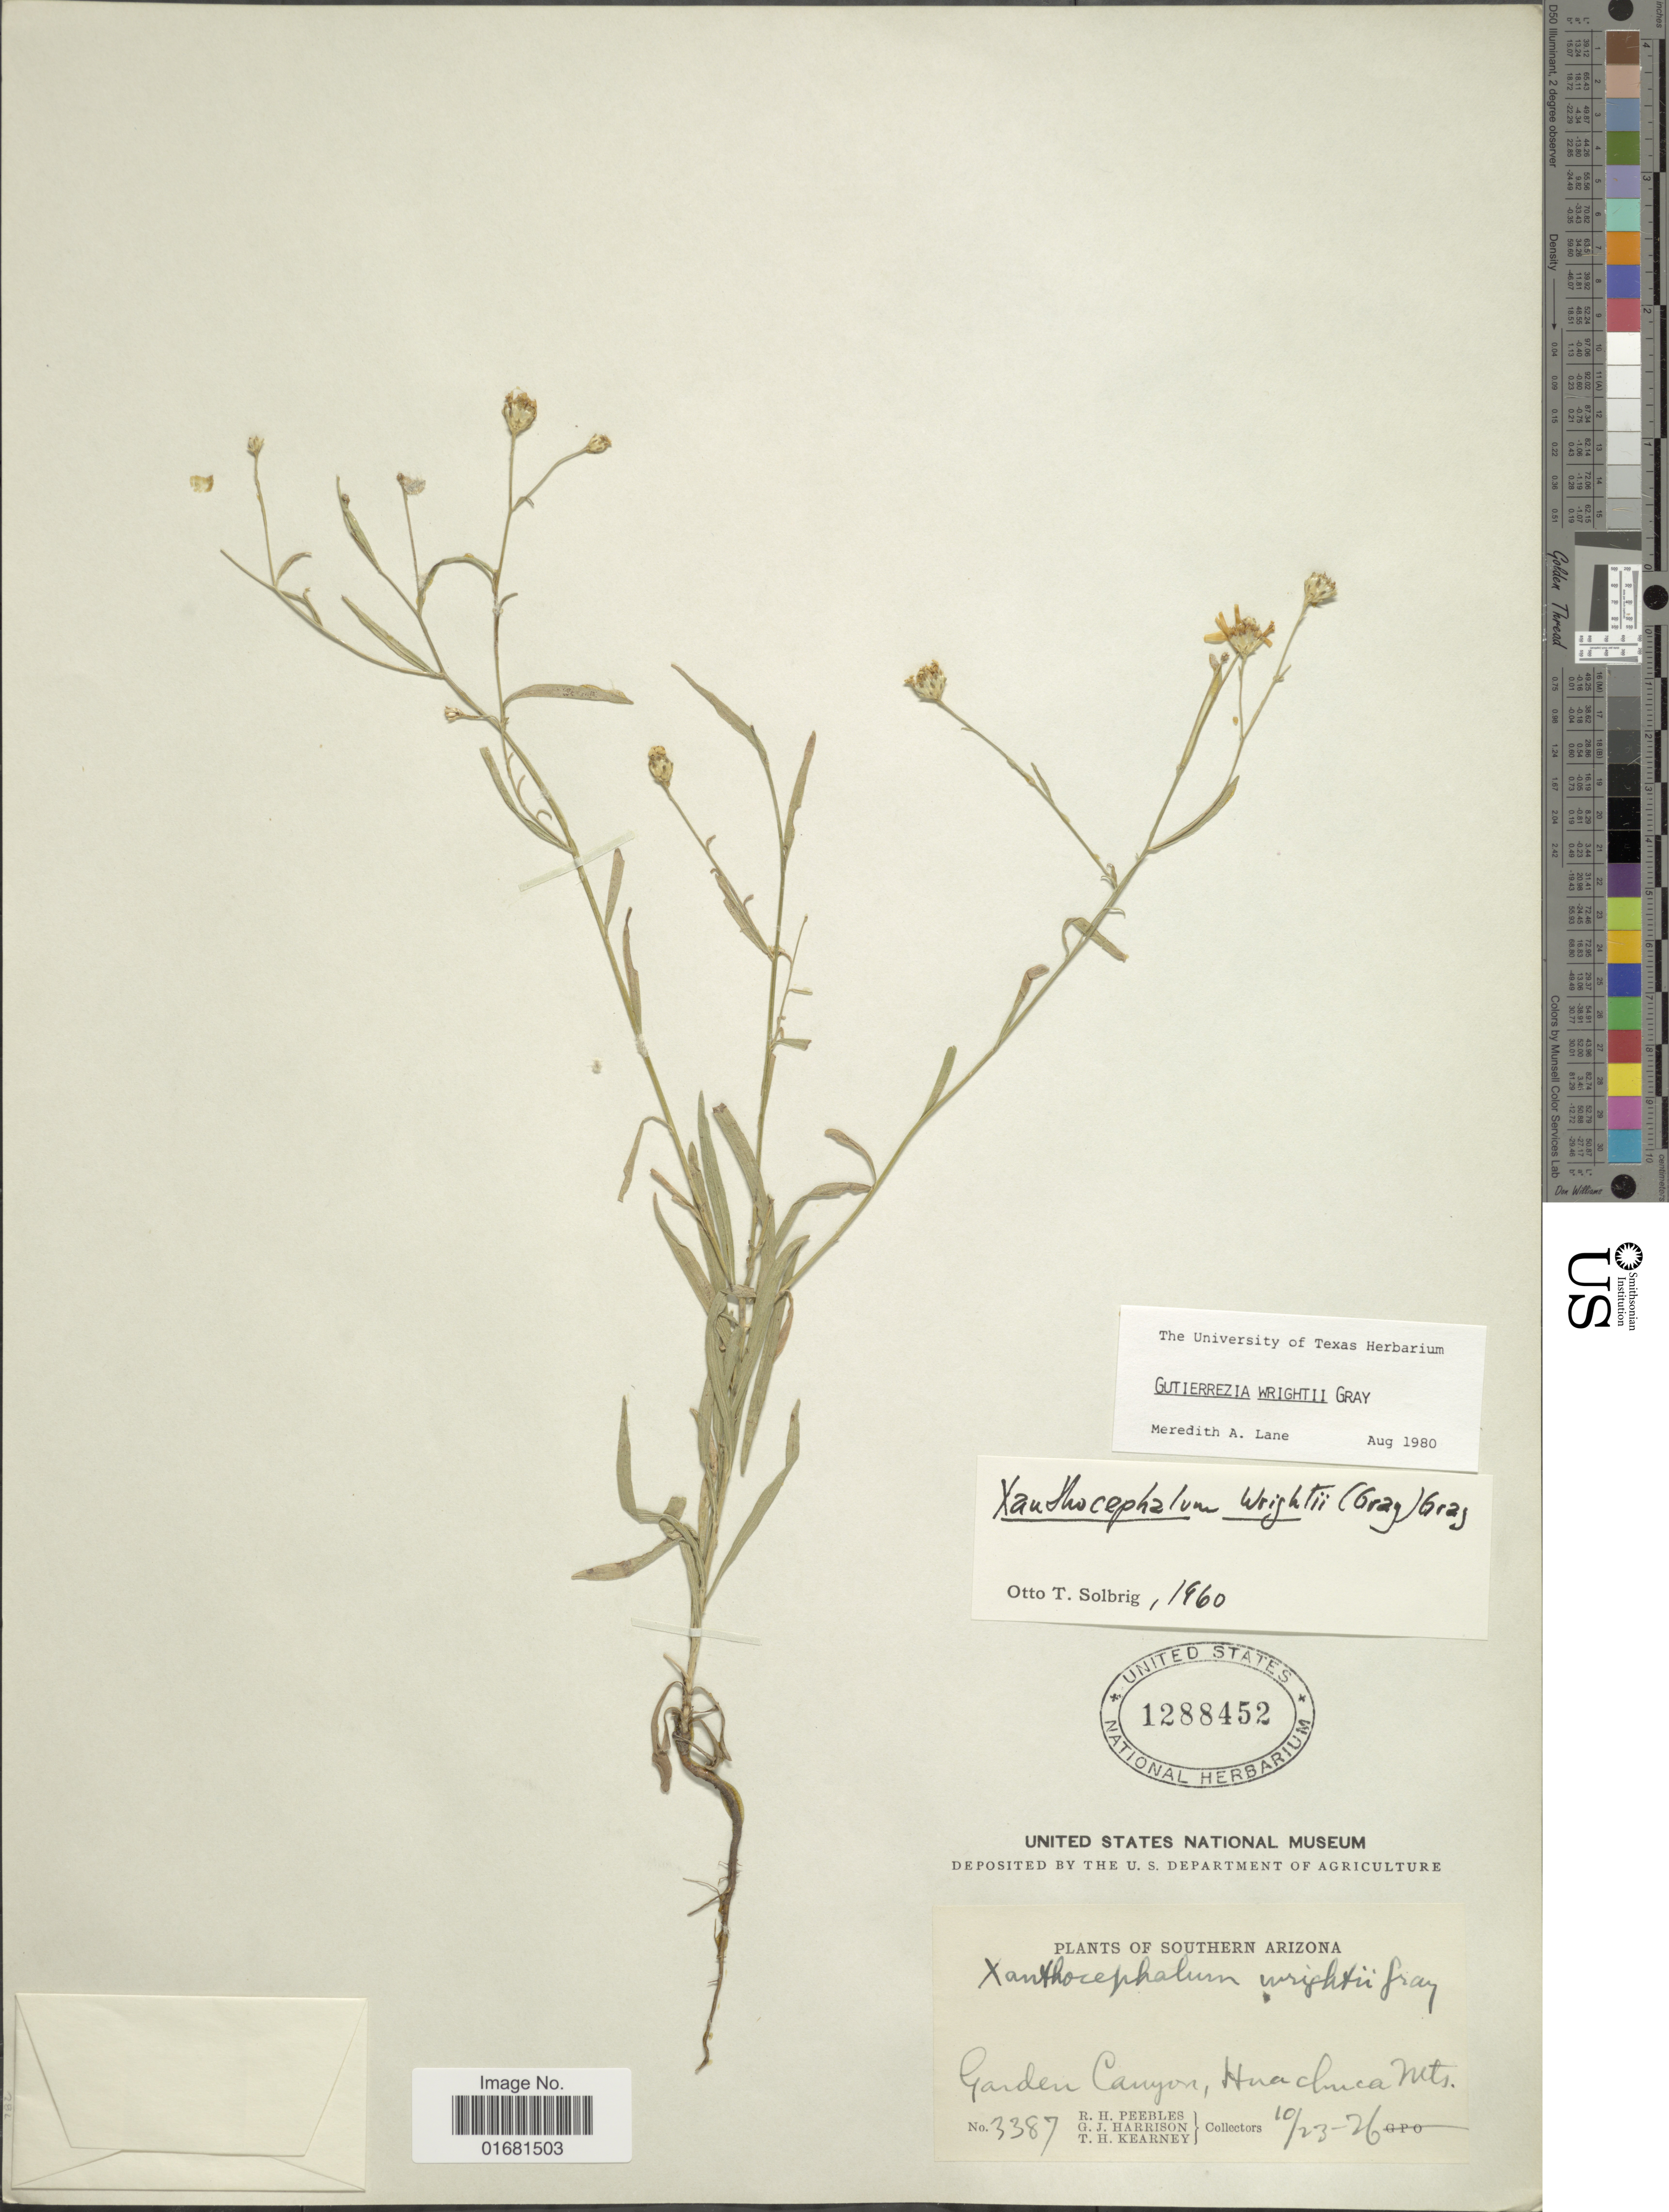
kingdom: Plantae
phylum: Tracheophyta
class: Magnoliopsida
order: Asterales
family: Asteraceae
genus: Gutierrezia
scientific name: Gutierrezia wrightii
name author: A. Gray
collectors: R. H. Peebles, G. J. Harrison & T. H. Kearney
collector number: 3387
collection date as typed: Transcribed d/m/y: 21/10/26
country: United States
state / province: Arizona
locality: Southern Arizona. Garden Canyon, Huachuca Mts.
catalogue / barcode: US 1288452